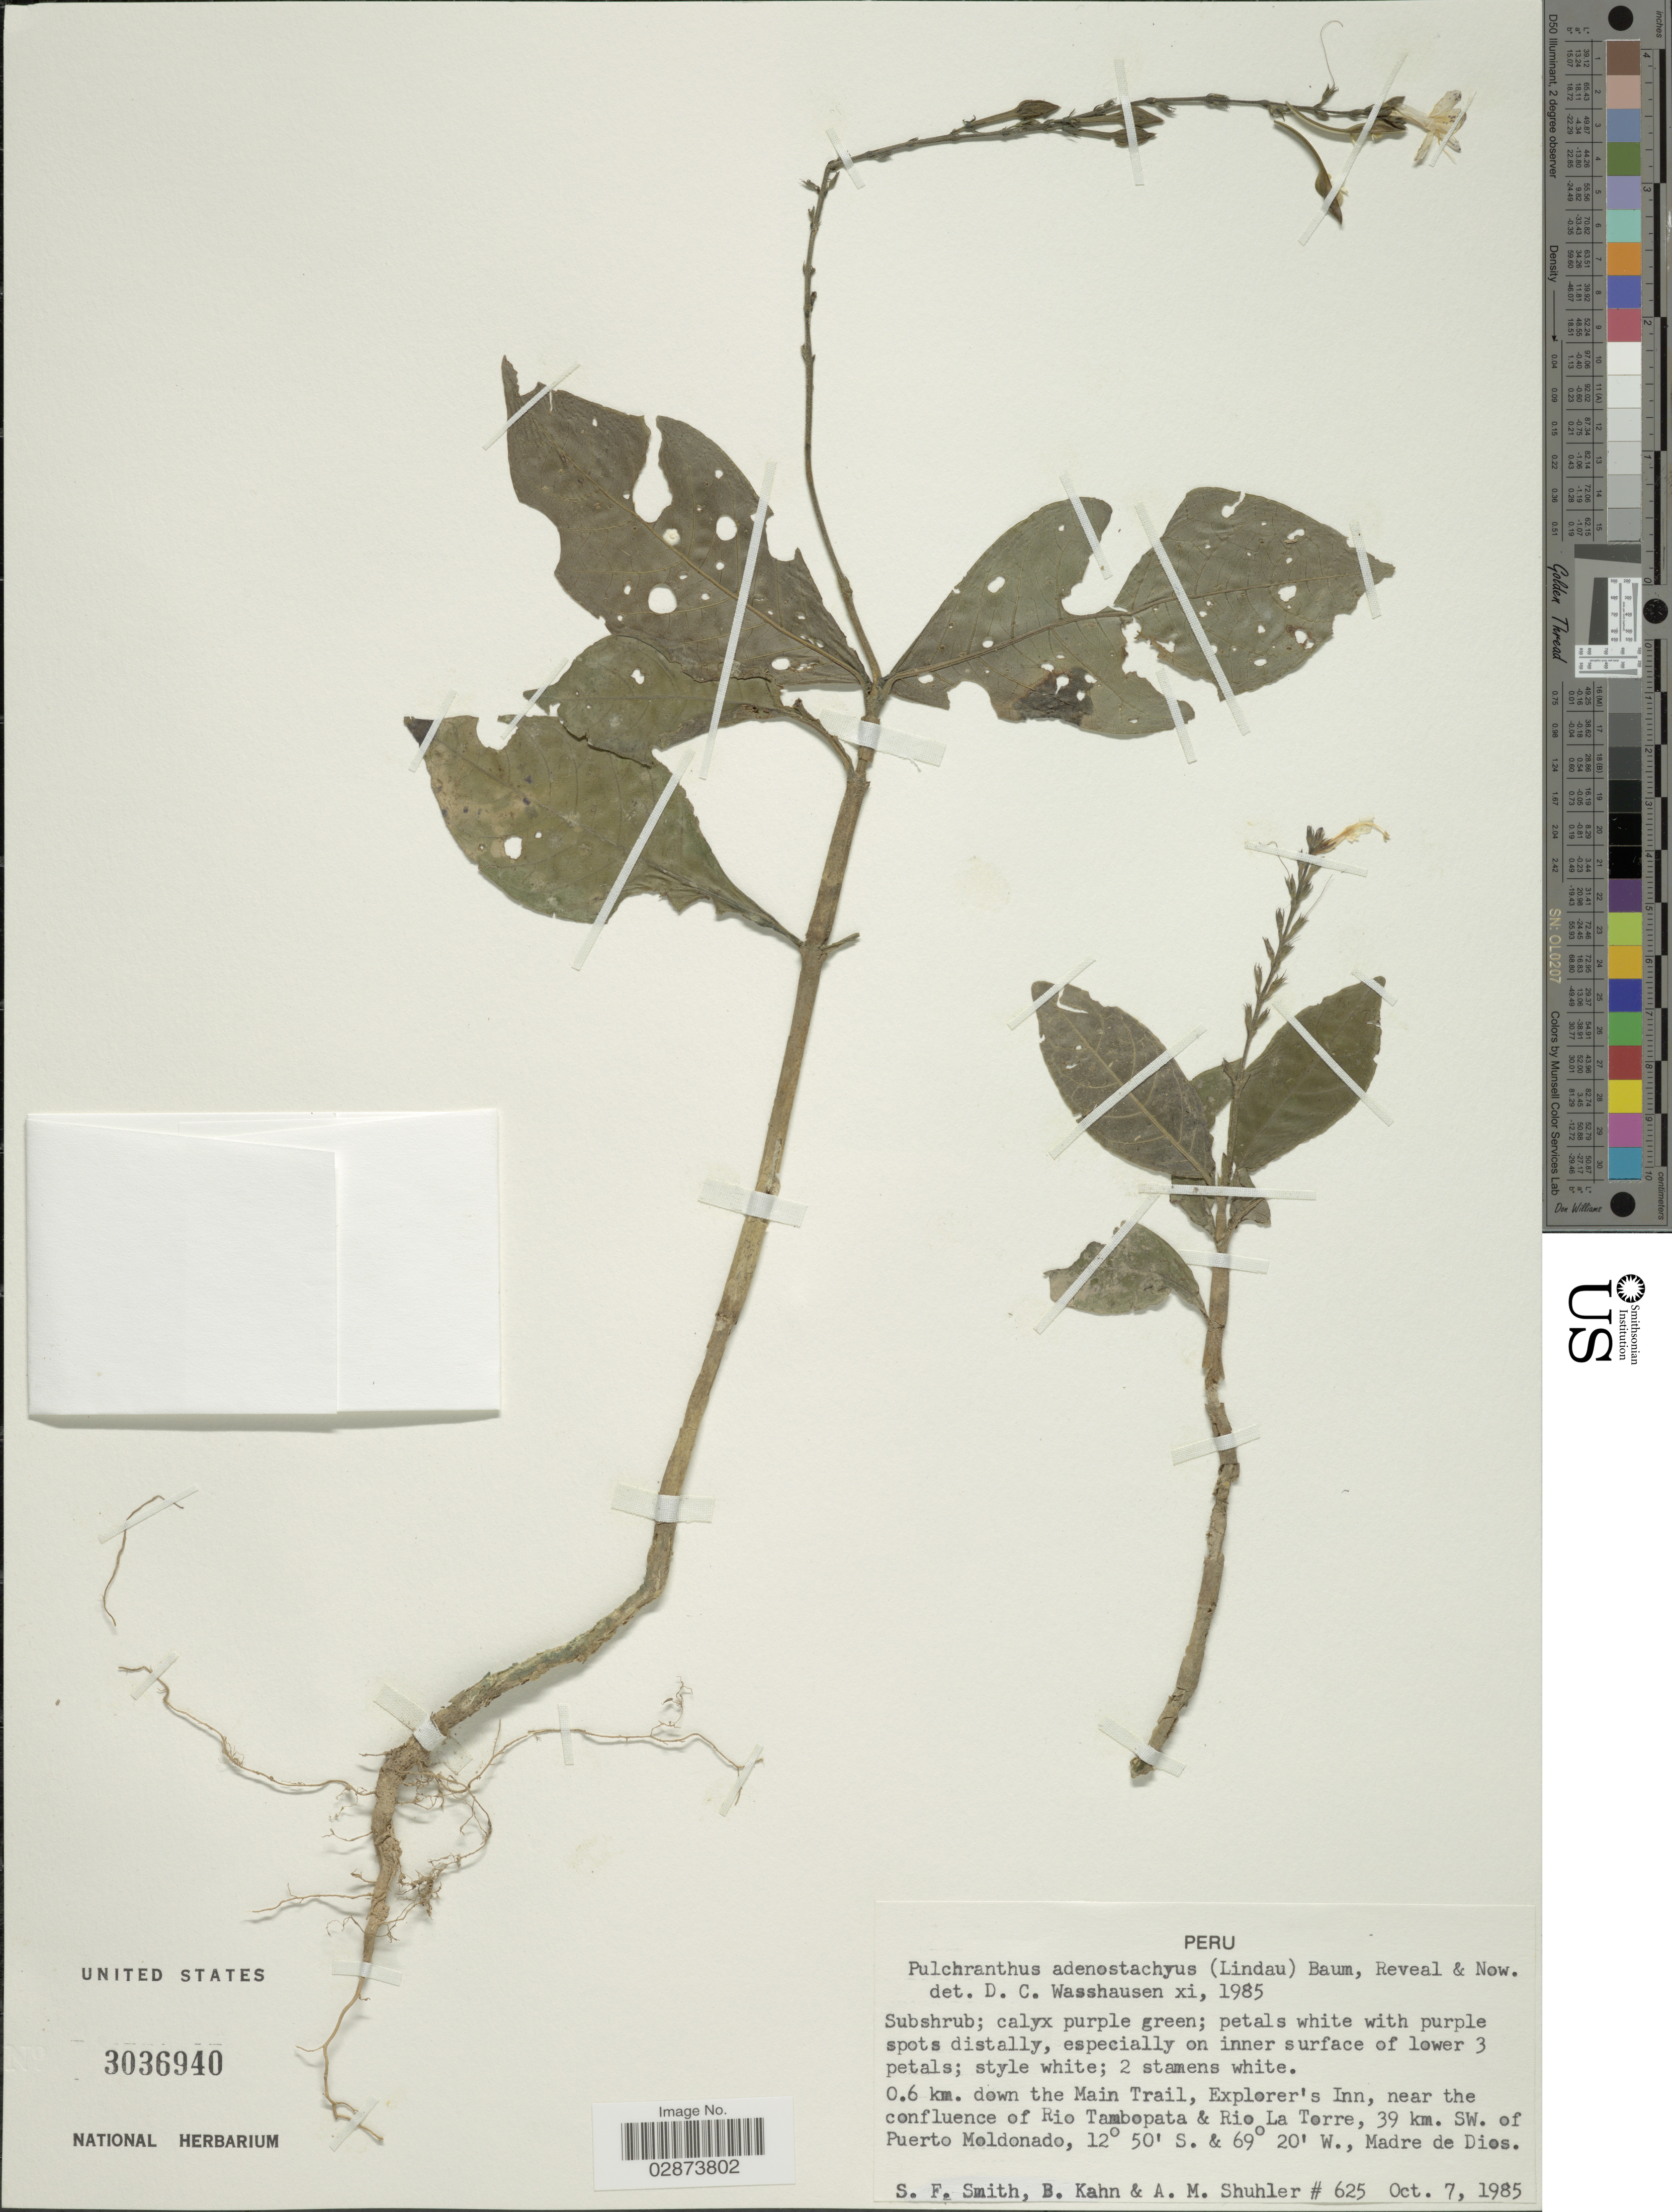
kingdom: Plantae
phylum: Tracheophyta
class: Magnoliopsida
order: Lamiales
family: Acanthaceae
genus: Pulchranthus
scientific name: Pulchranthus adenostachyus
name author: (Lindau) V.M. Baum et al.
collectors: S.F. Smith, B. Kahn & A. Shuhler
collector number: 625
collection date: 1985-10-07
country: Peru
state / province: Madre de Dios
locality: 0.6 km. down the Main Trail, Explorer's Inn, near the confluence of Rio Tambopata & Rio La Torre, 39 km. SW. of Puerto Moldonado.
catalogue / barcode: US 3036940